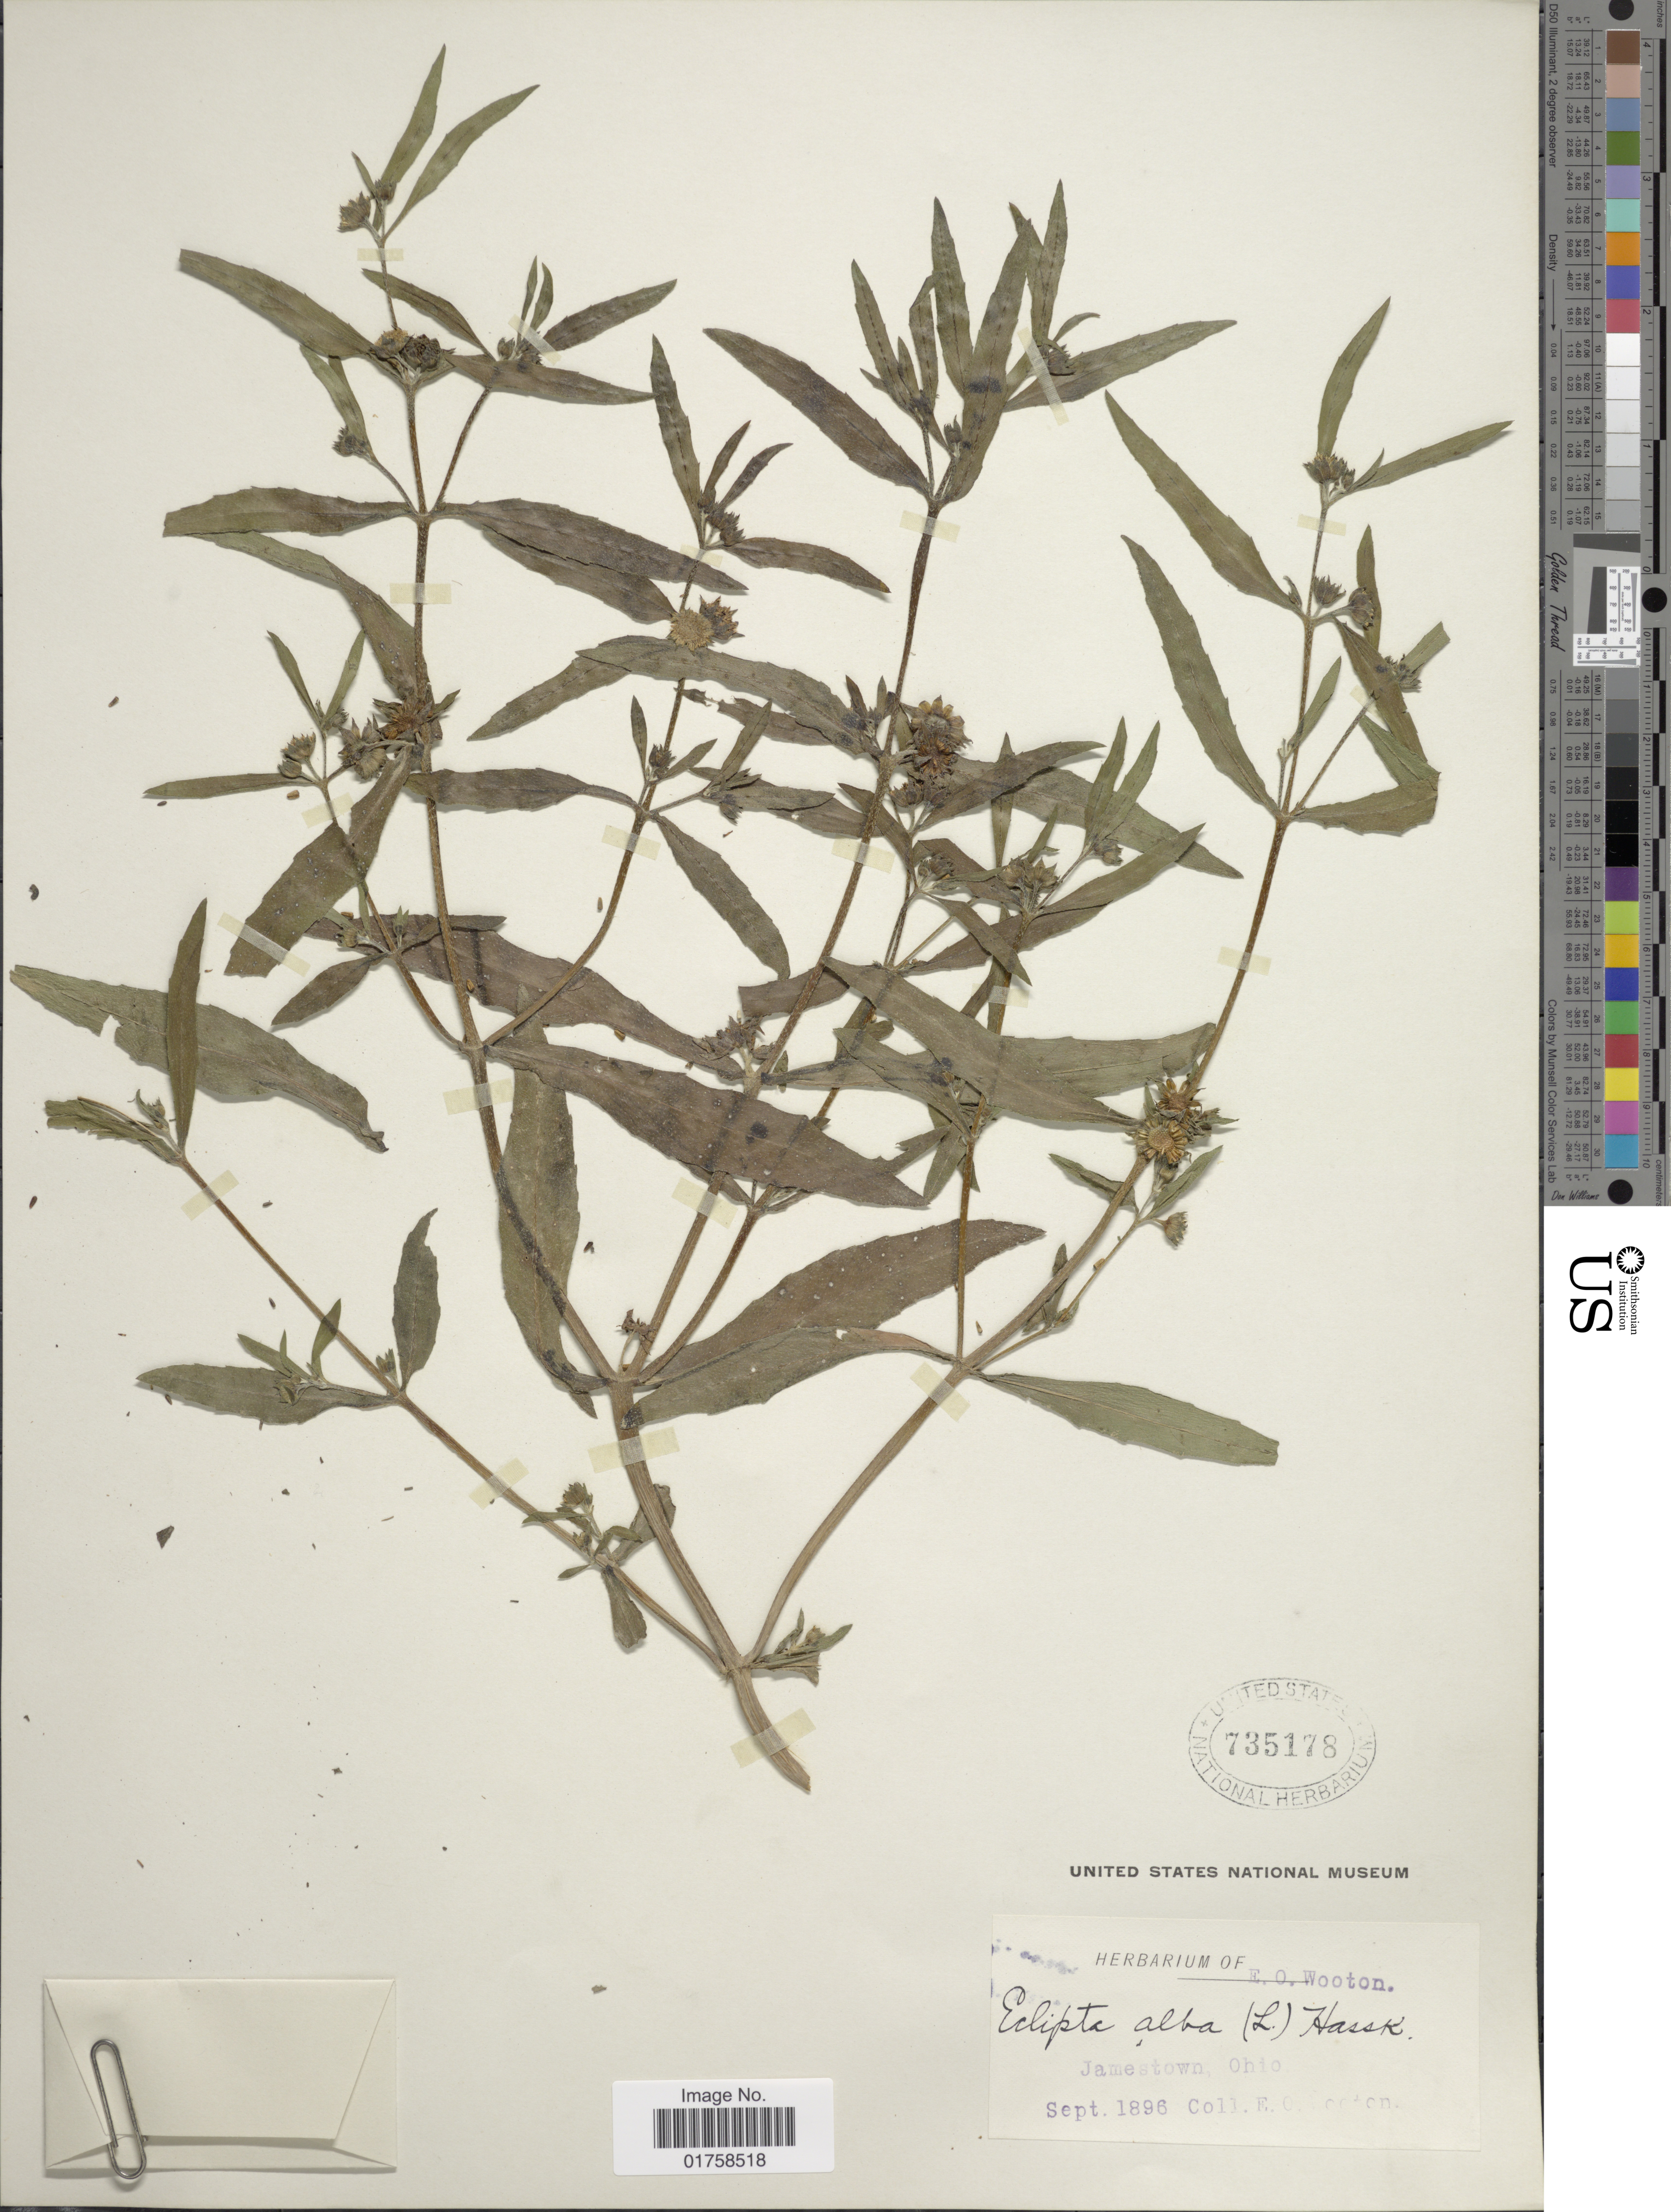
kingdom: Plantae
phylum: Tracheophyta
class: Magnoliopsida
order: Asterales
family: Asteraceae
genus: Eclipta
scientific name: Eclipta alba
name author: (L.) Hassk.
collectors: E. O. Wooton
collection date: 1896-09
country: United States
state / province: Ohio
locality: Jamestown, Ohio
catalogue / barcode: US 735178